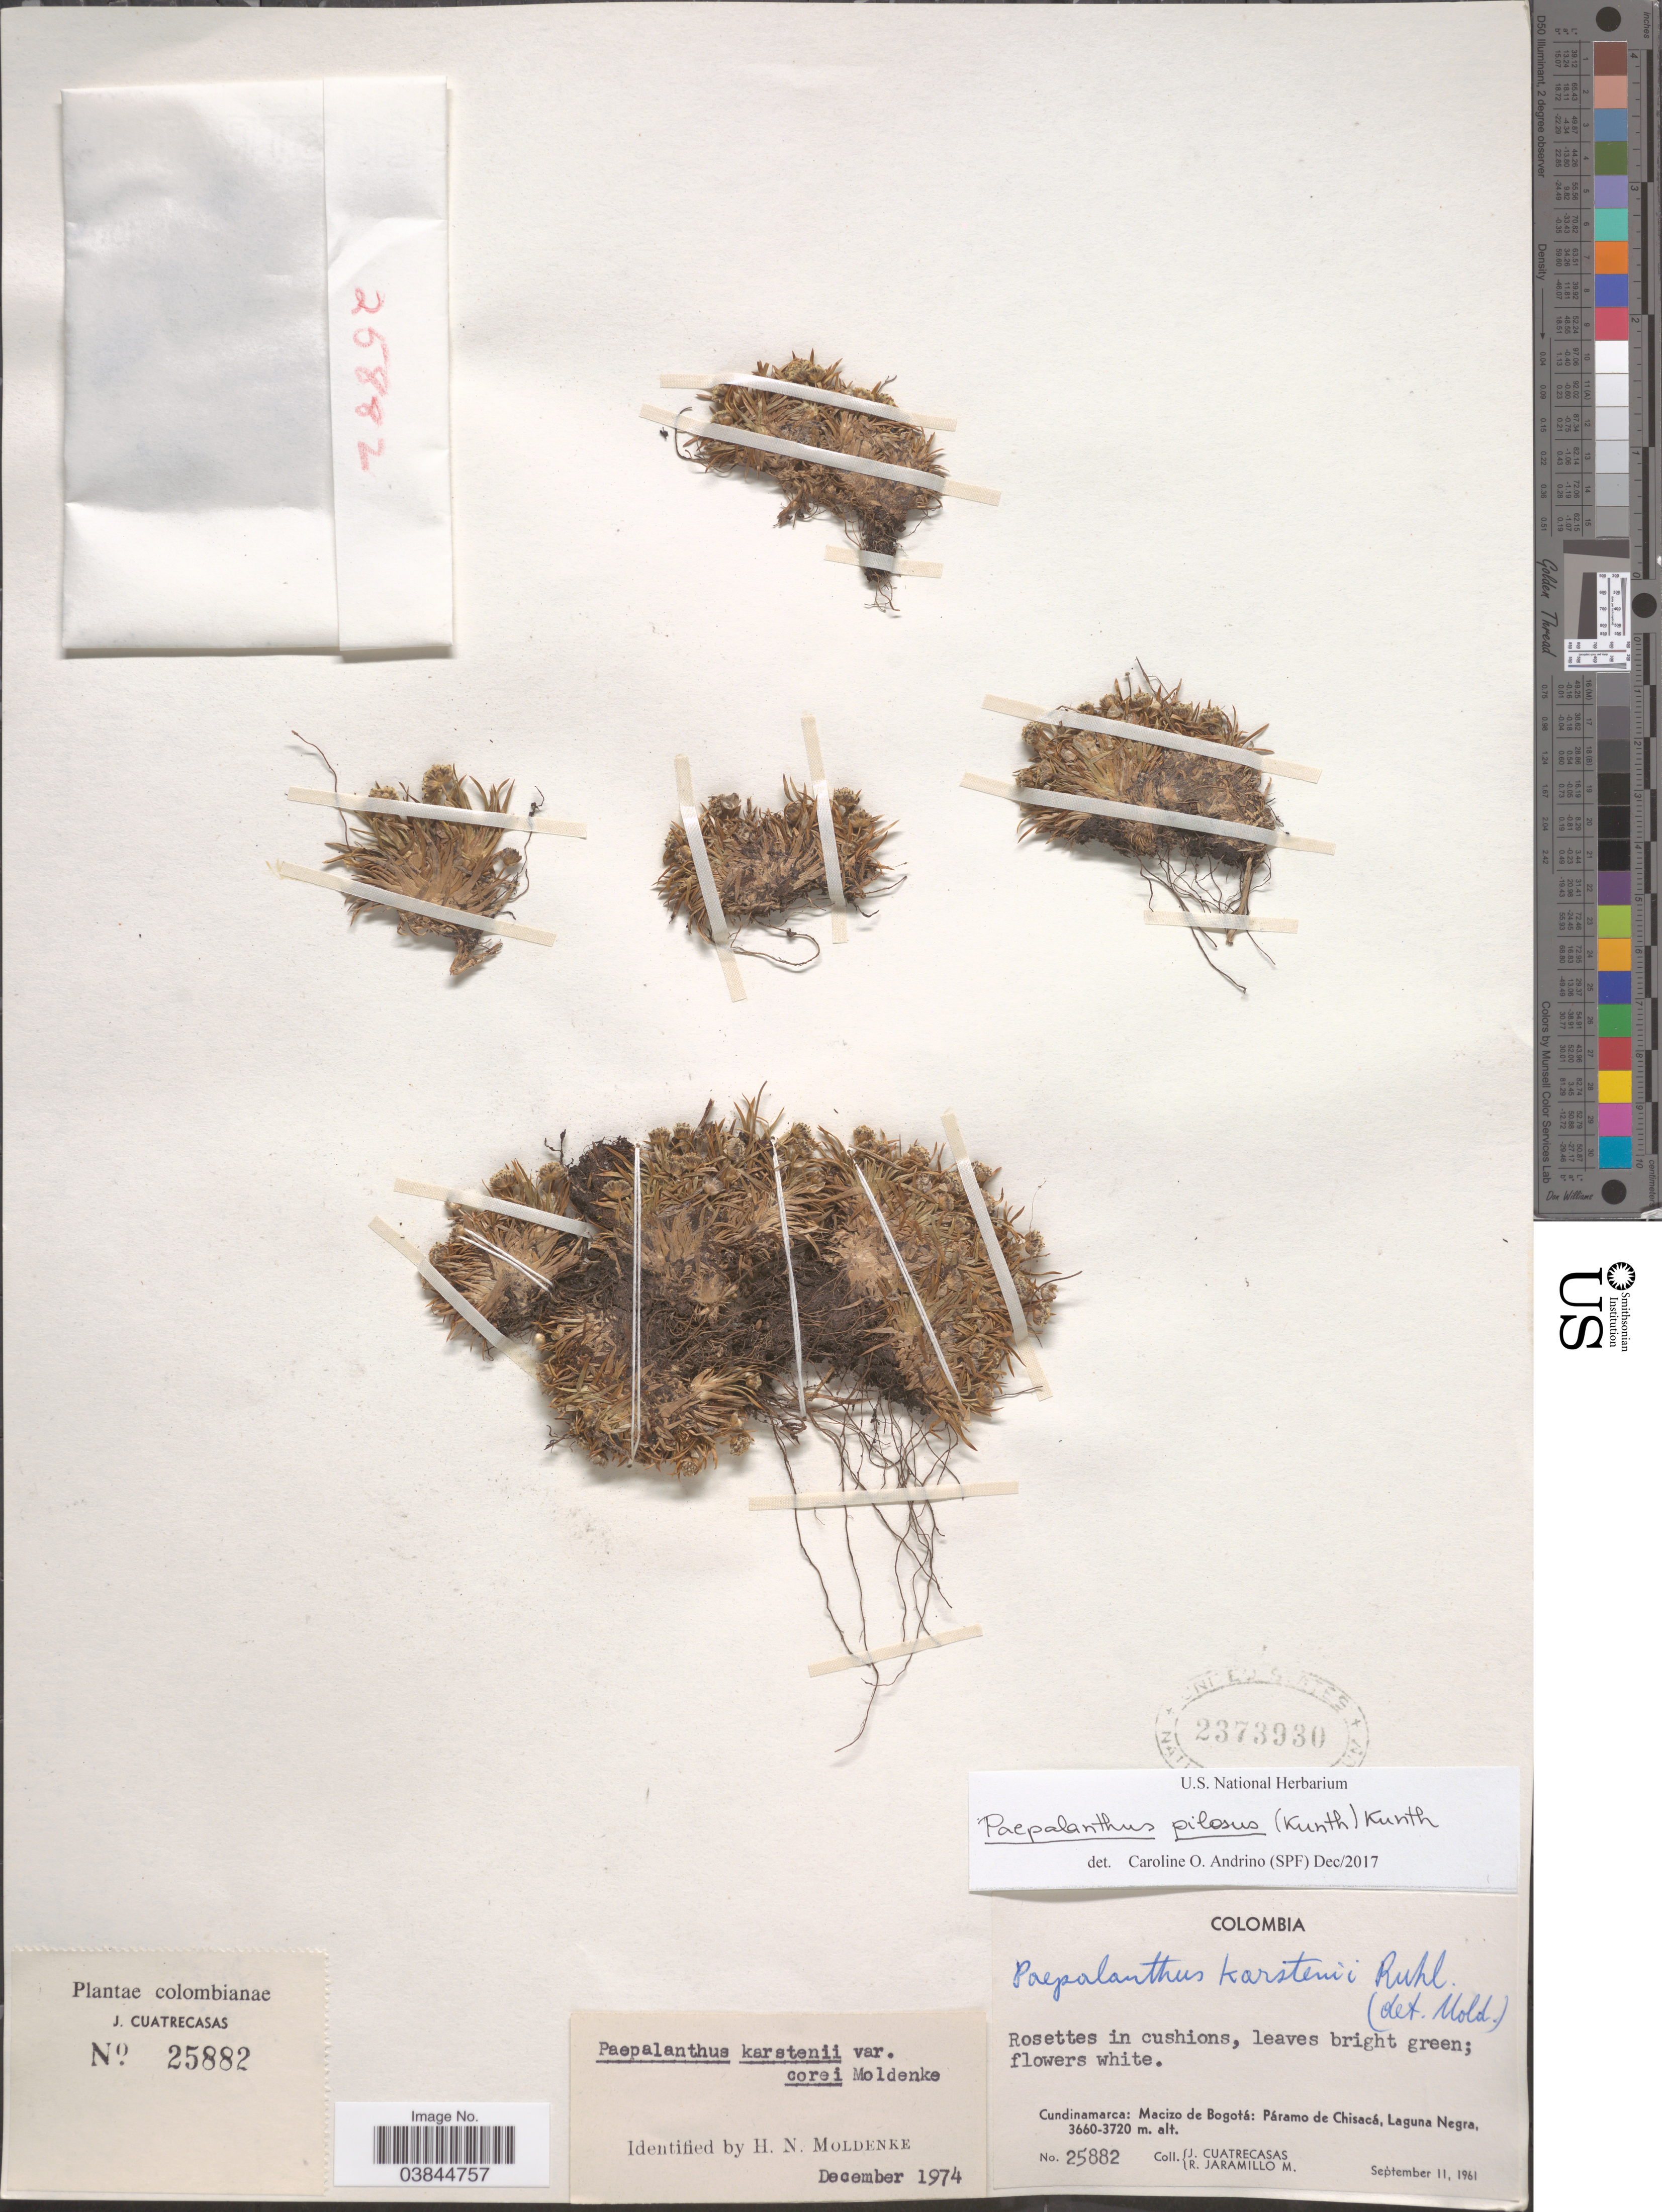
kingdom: Plantae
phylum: Tracheophyta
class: Liliopsida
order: Poales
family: Eriocaulaceae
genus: Paepalanthus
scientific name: Paepalanthus pilosus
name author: (Kunth) Kunth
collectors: J. Cuatrecasas & R. Jaramillo M.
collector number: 25882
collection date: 1961-09-11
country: Colombia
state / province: Cundinamarca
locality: Macizo de Bogotá: Páramo de Chisacá, Laguna Negra.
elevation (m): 3660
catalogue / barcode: US 2373930